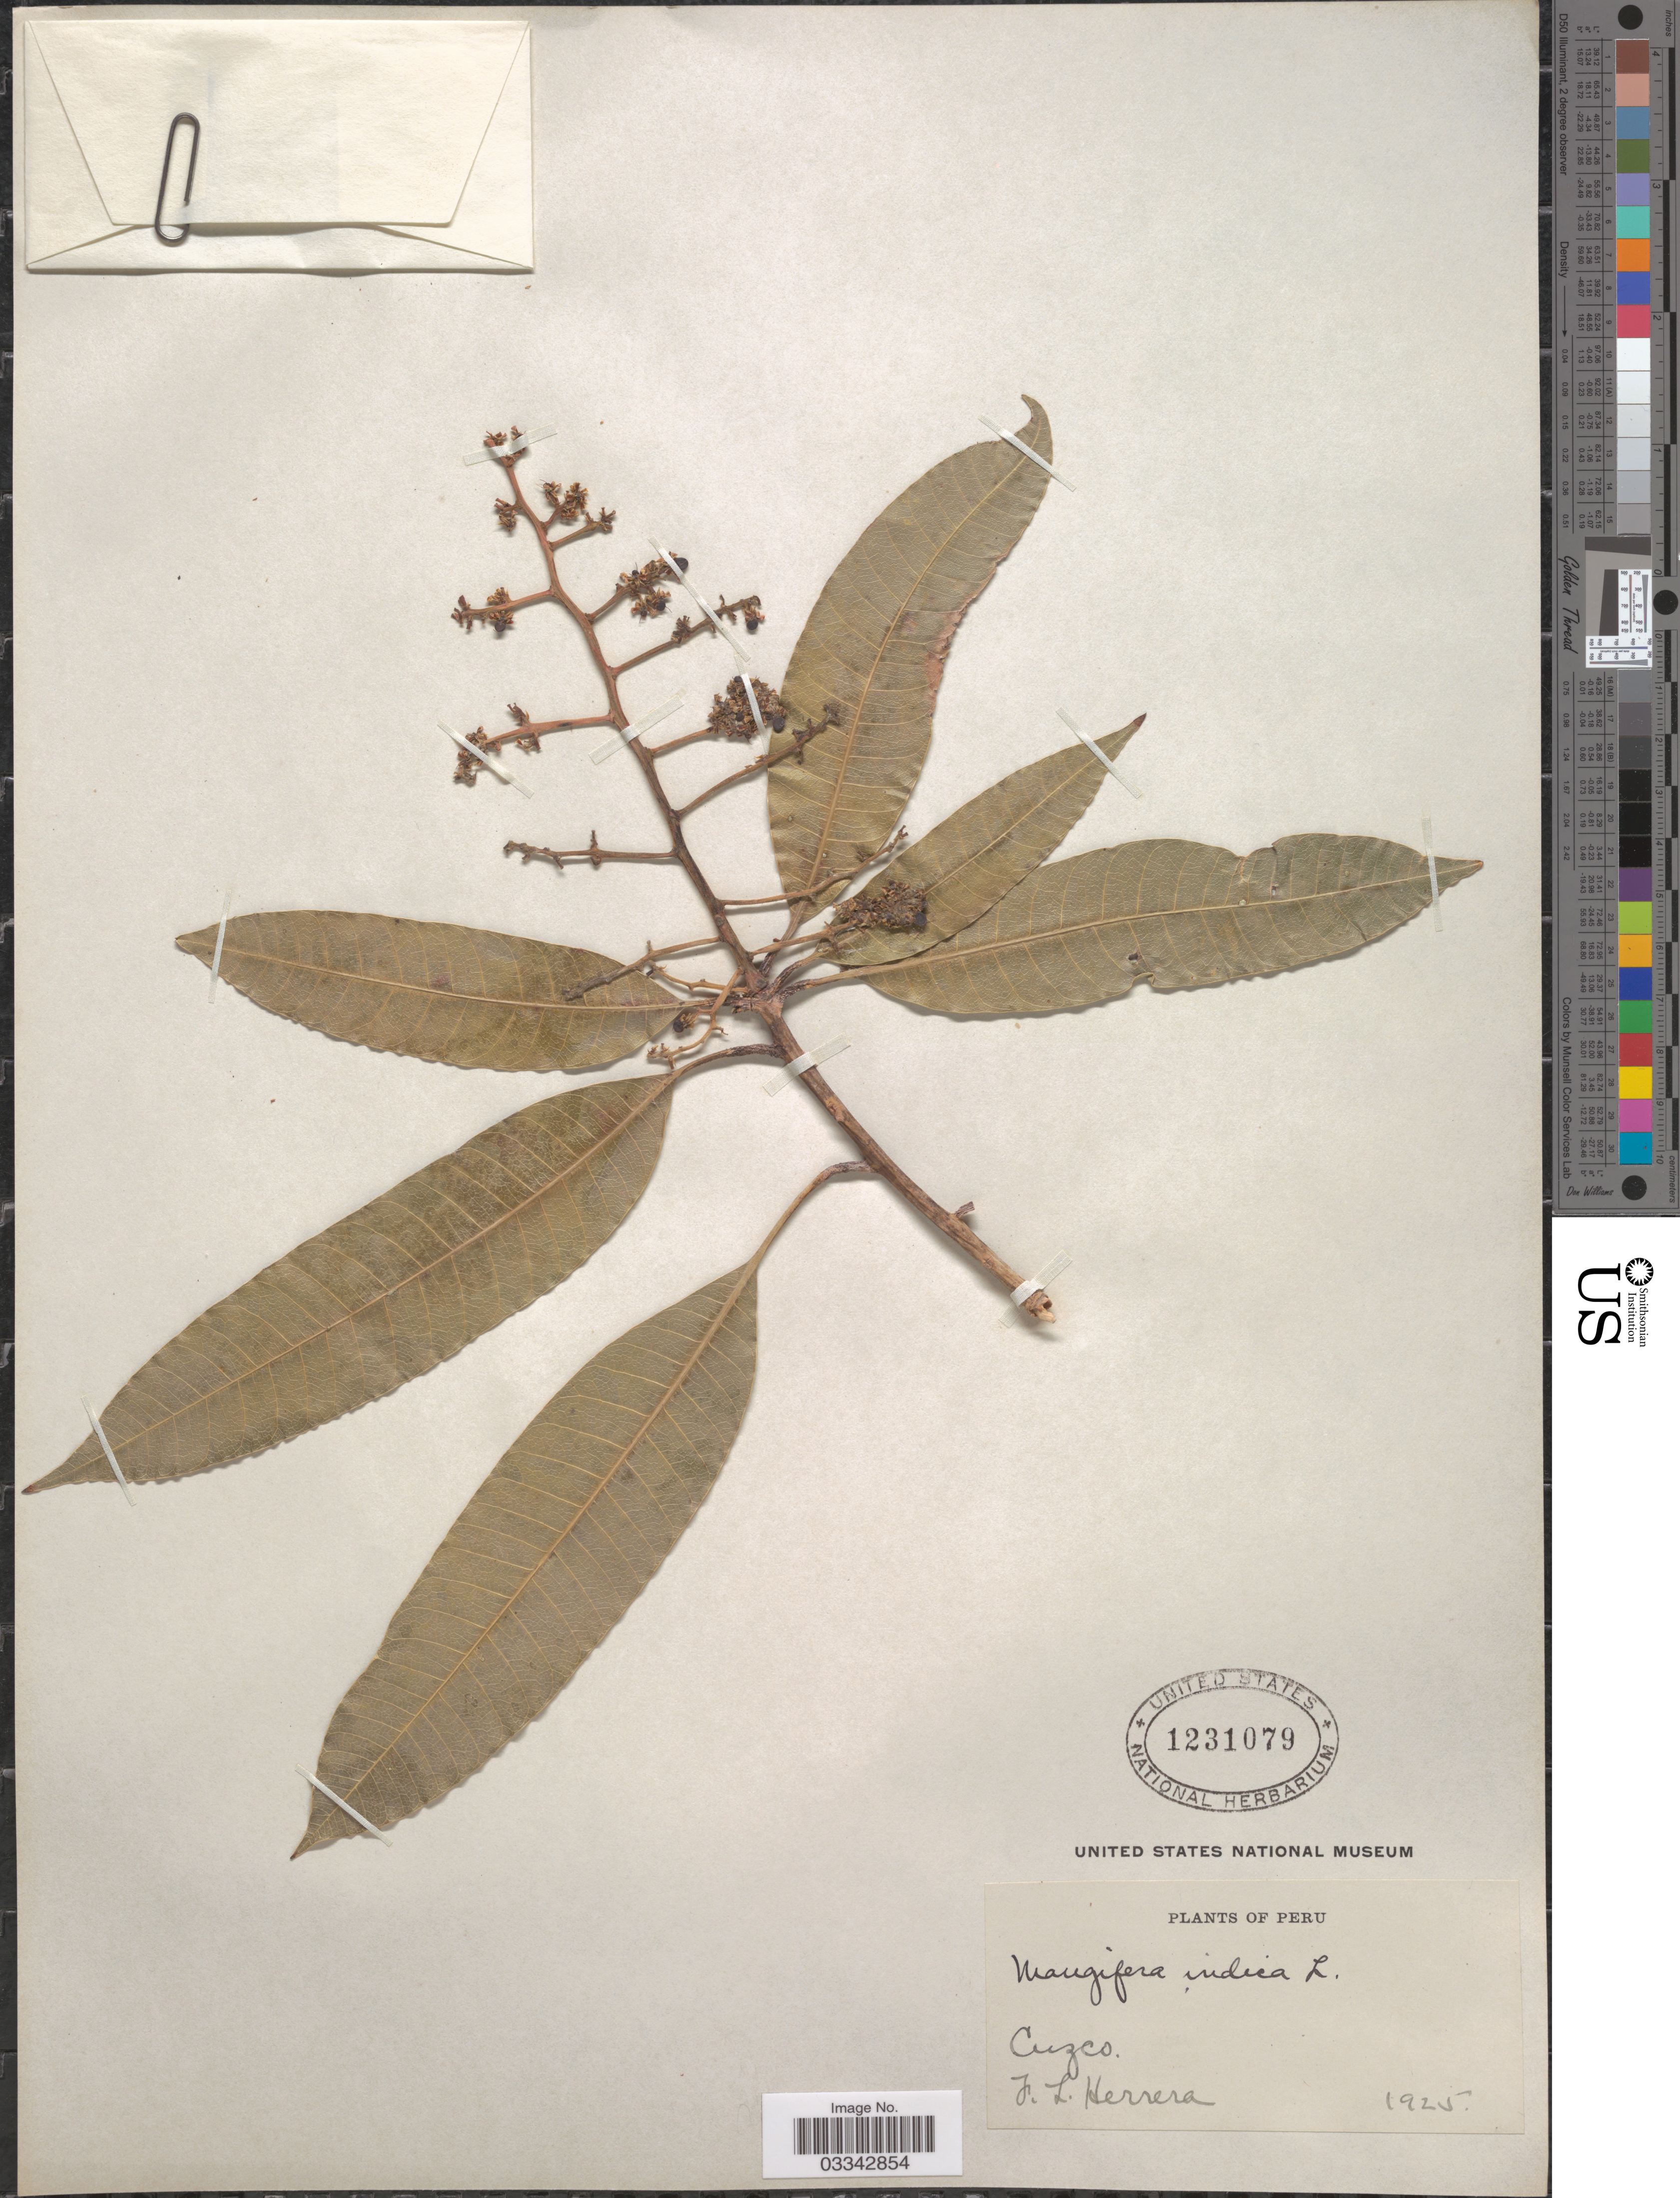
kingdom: Plantae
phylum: Tracheophyta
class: Magnoliopsida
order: Sapindales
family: Anacardiaceae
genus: Mangifera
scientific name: Mangifera indica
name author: L.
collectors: J. L. Herrera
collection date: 1925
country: Peru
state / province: Cusco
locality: Cuzco.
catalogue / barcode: US 1231079